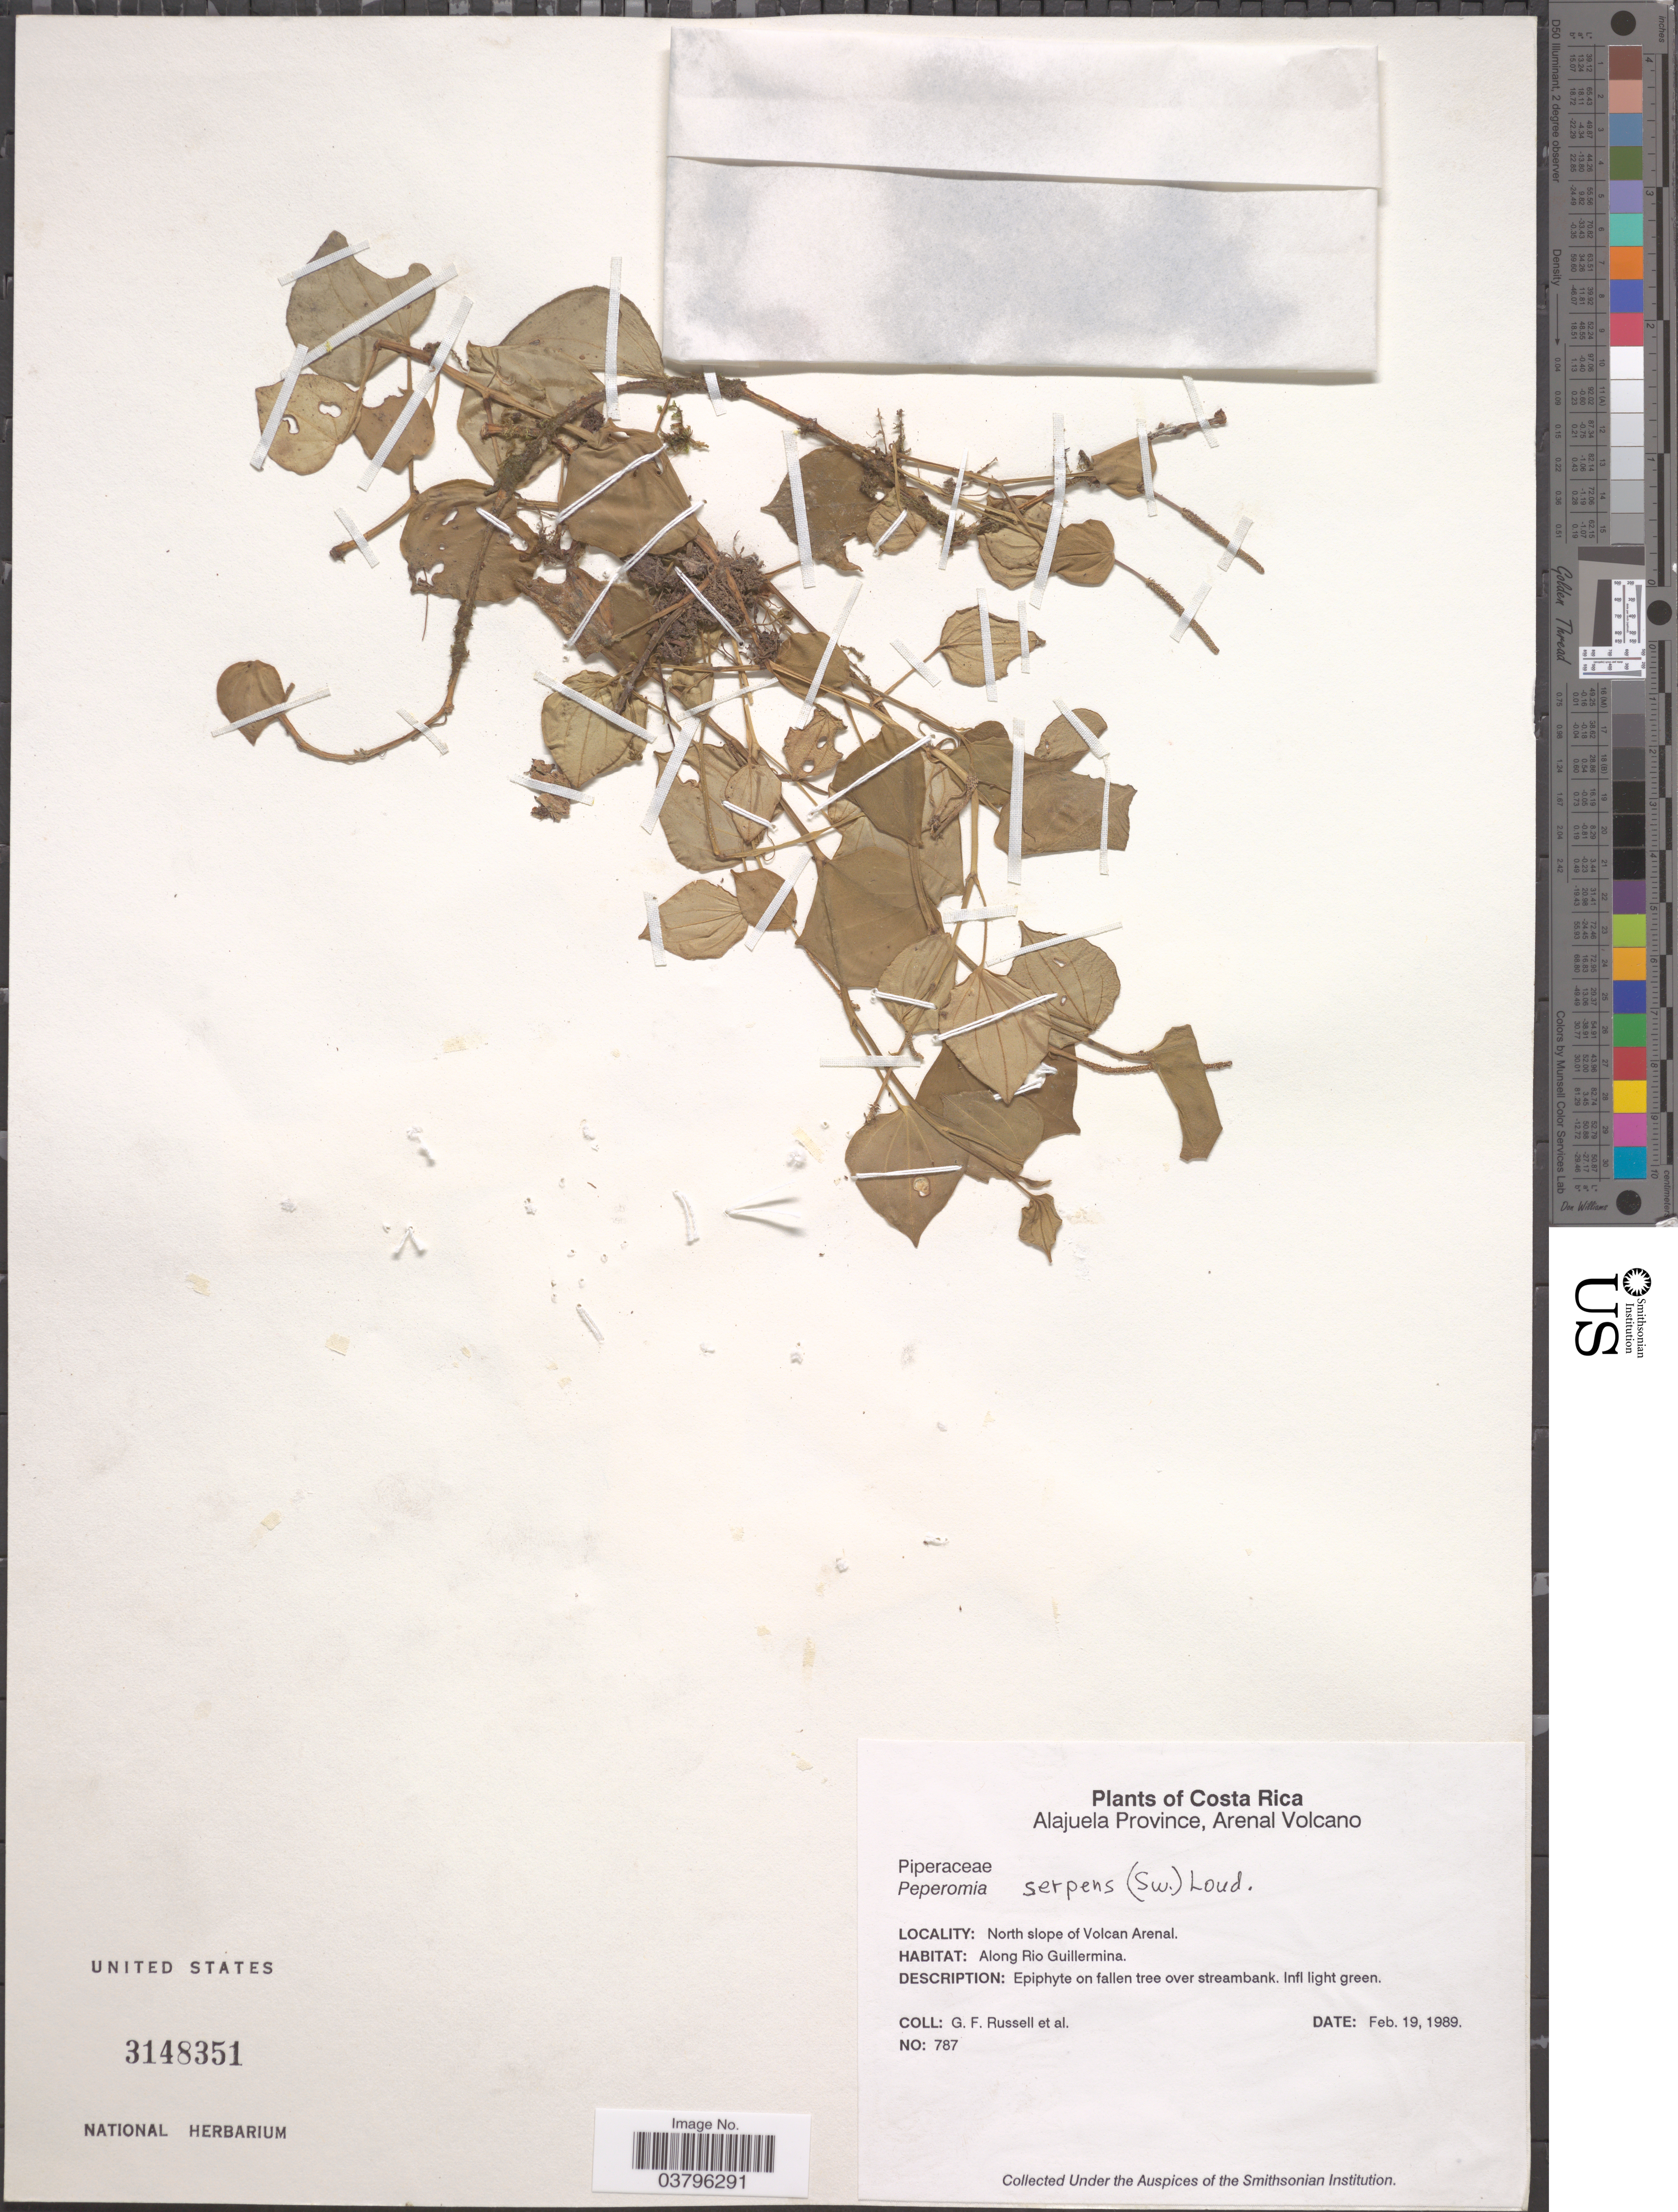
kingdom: Plantae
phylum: Tracheophyta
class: Magnoliopsida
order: Piperales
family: Piperaceae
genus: Peperomia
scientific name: Peperomia serpens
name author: (Sw.) Loudon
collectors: G. Russell & et al.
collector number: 787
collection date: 1989-02-19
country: Costa Rica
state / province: Alajuela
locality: Arenal Volcano. North slope of Volcan Arenal. Along Rio Guillermina.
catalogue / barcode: US 3148351